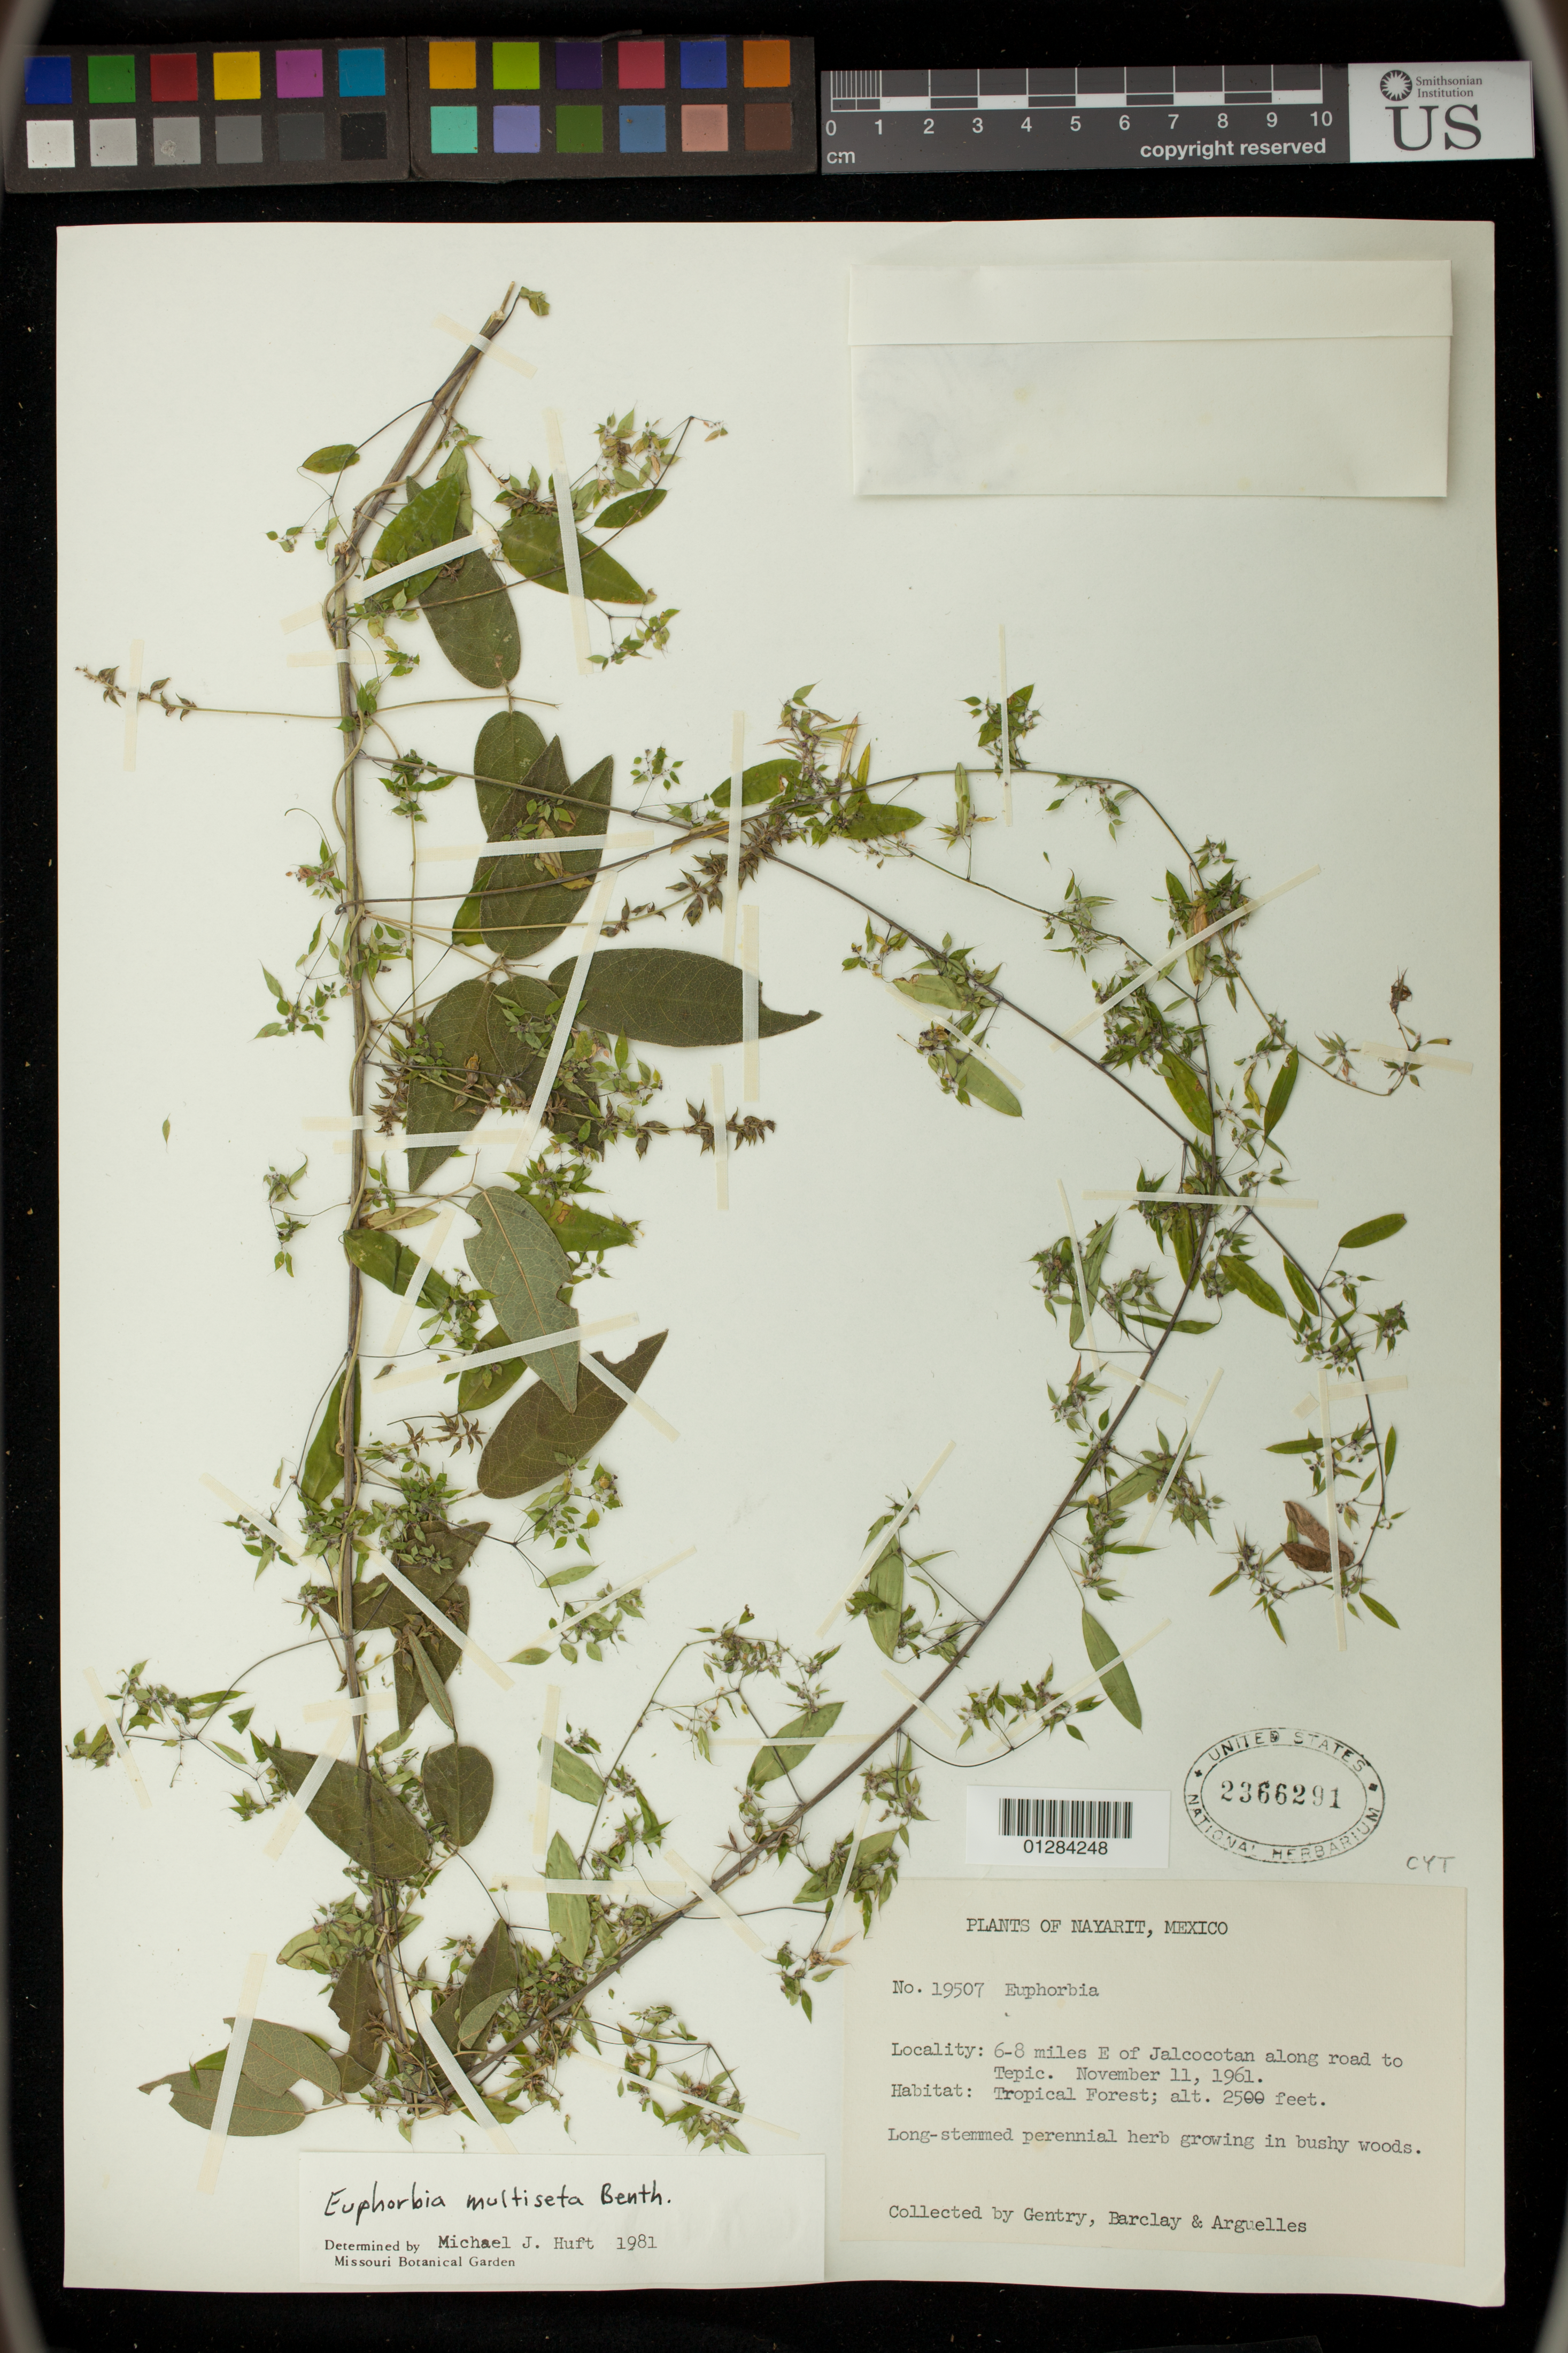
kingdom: Plantae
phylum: Tracheophyta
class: Magnoliopsida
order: Malpighiales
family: Euphorbiaceae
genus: Euphorbia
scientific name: Euphorbia multiseta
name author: Benth.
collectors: Gentry, --, -- Barclay & Arguelles, --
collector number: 19507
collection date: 1961-11-11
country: Mexico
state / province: Nayarit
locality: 6-8 miles E of Jalcocotan along road to Tepic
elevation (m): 762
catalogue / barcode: US 2366291